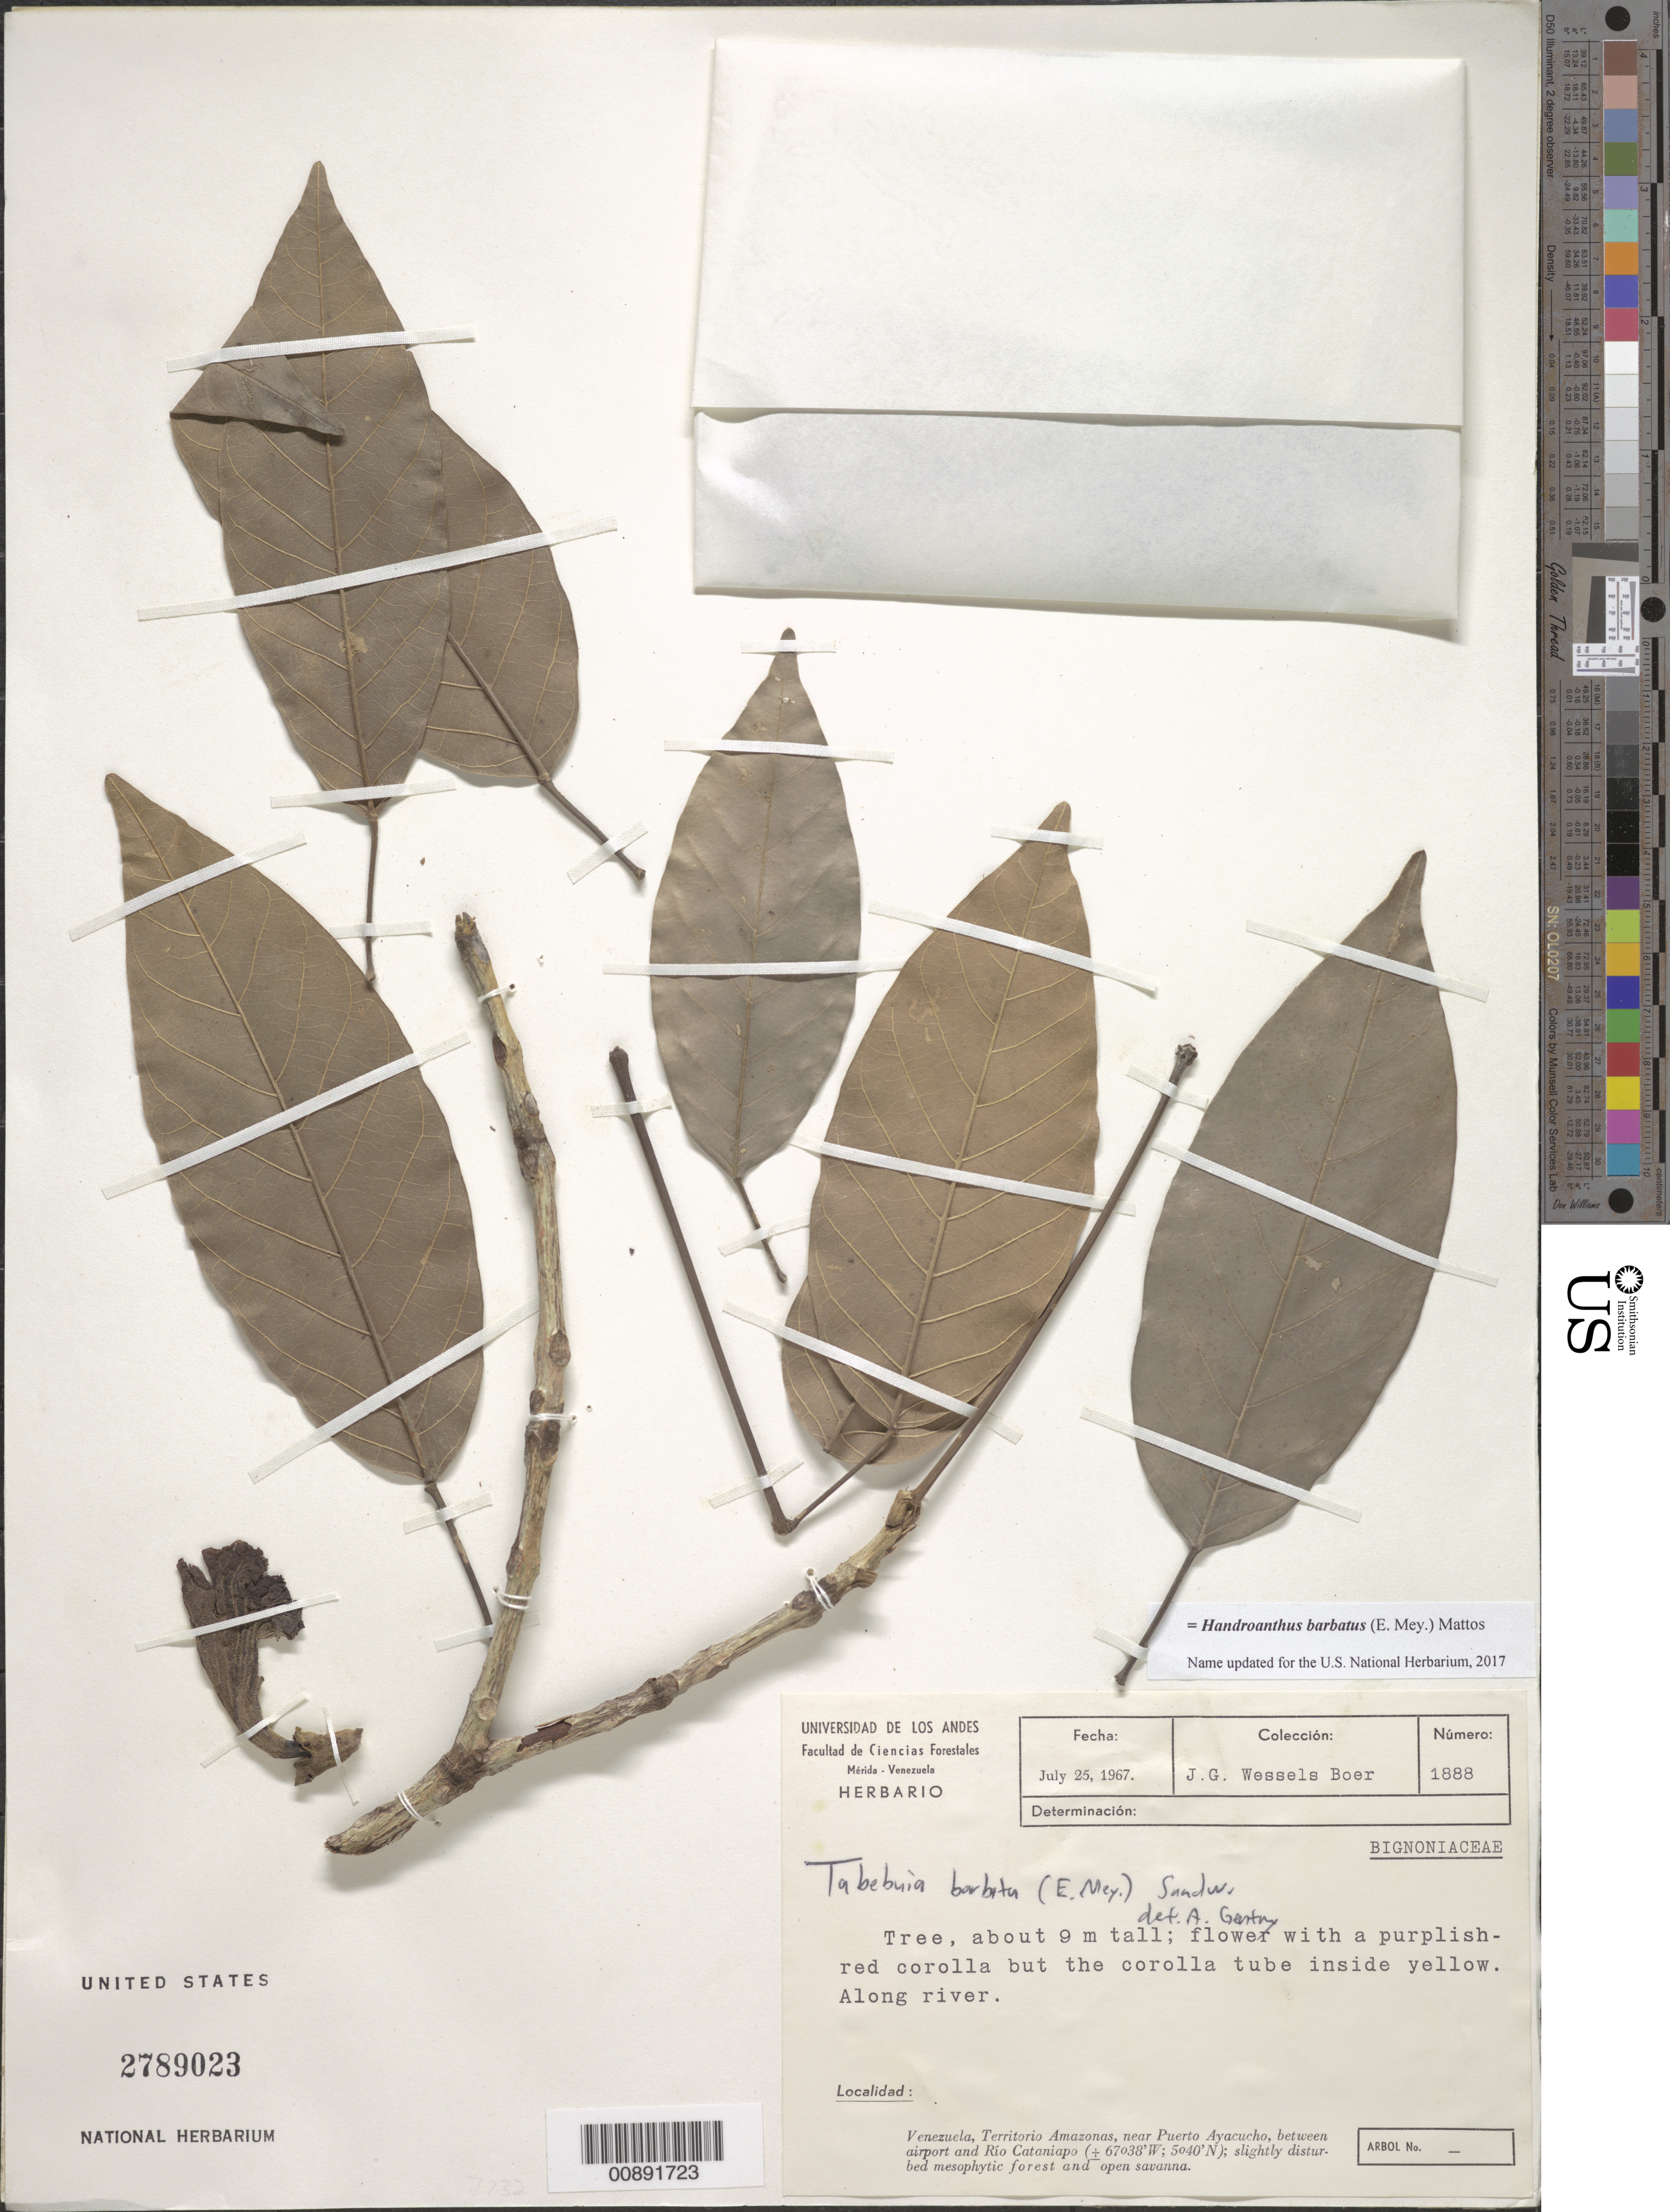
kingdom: Plantae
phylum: Tracheophyta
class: Magnoliopsida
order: Lamiales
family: Bignoniaceae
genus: Handroanthus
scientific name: Handroanthus barbatus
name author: (E. Mey.) Mattos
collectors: J. G. Wessels Boer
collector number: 1888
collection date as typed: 25-Jul-67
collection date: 1967-07-25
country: Venezuela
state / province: Amazonas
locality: Puerto Ayacucho, between airport and Río Cataniapo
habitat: Slightly disturbed mesophytic forest and open savanna; along river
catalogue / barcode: US 2789023